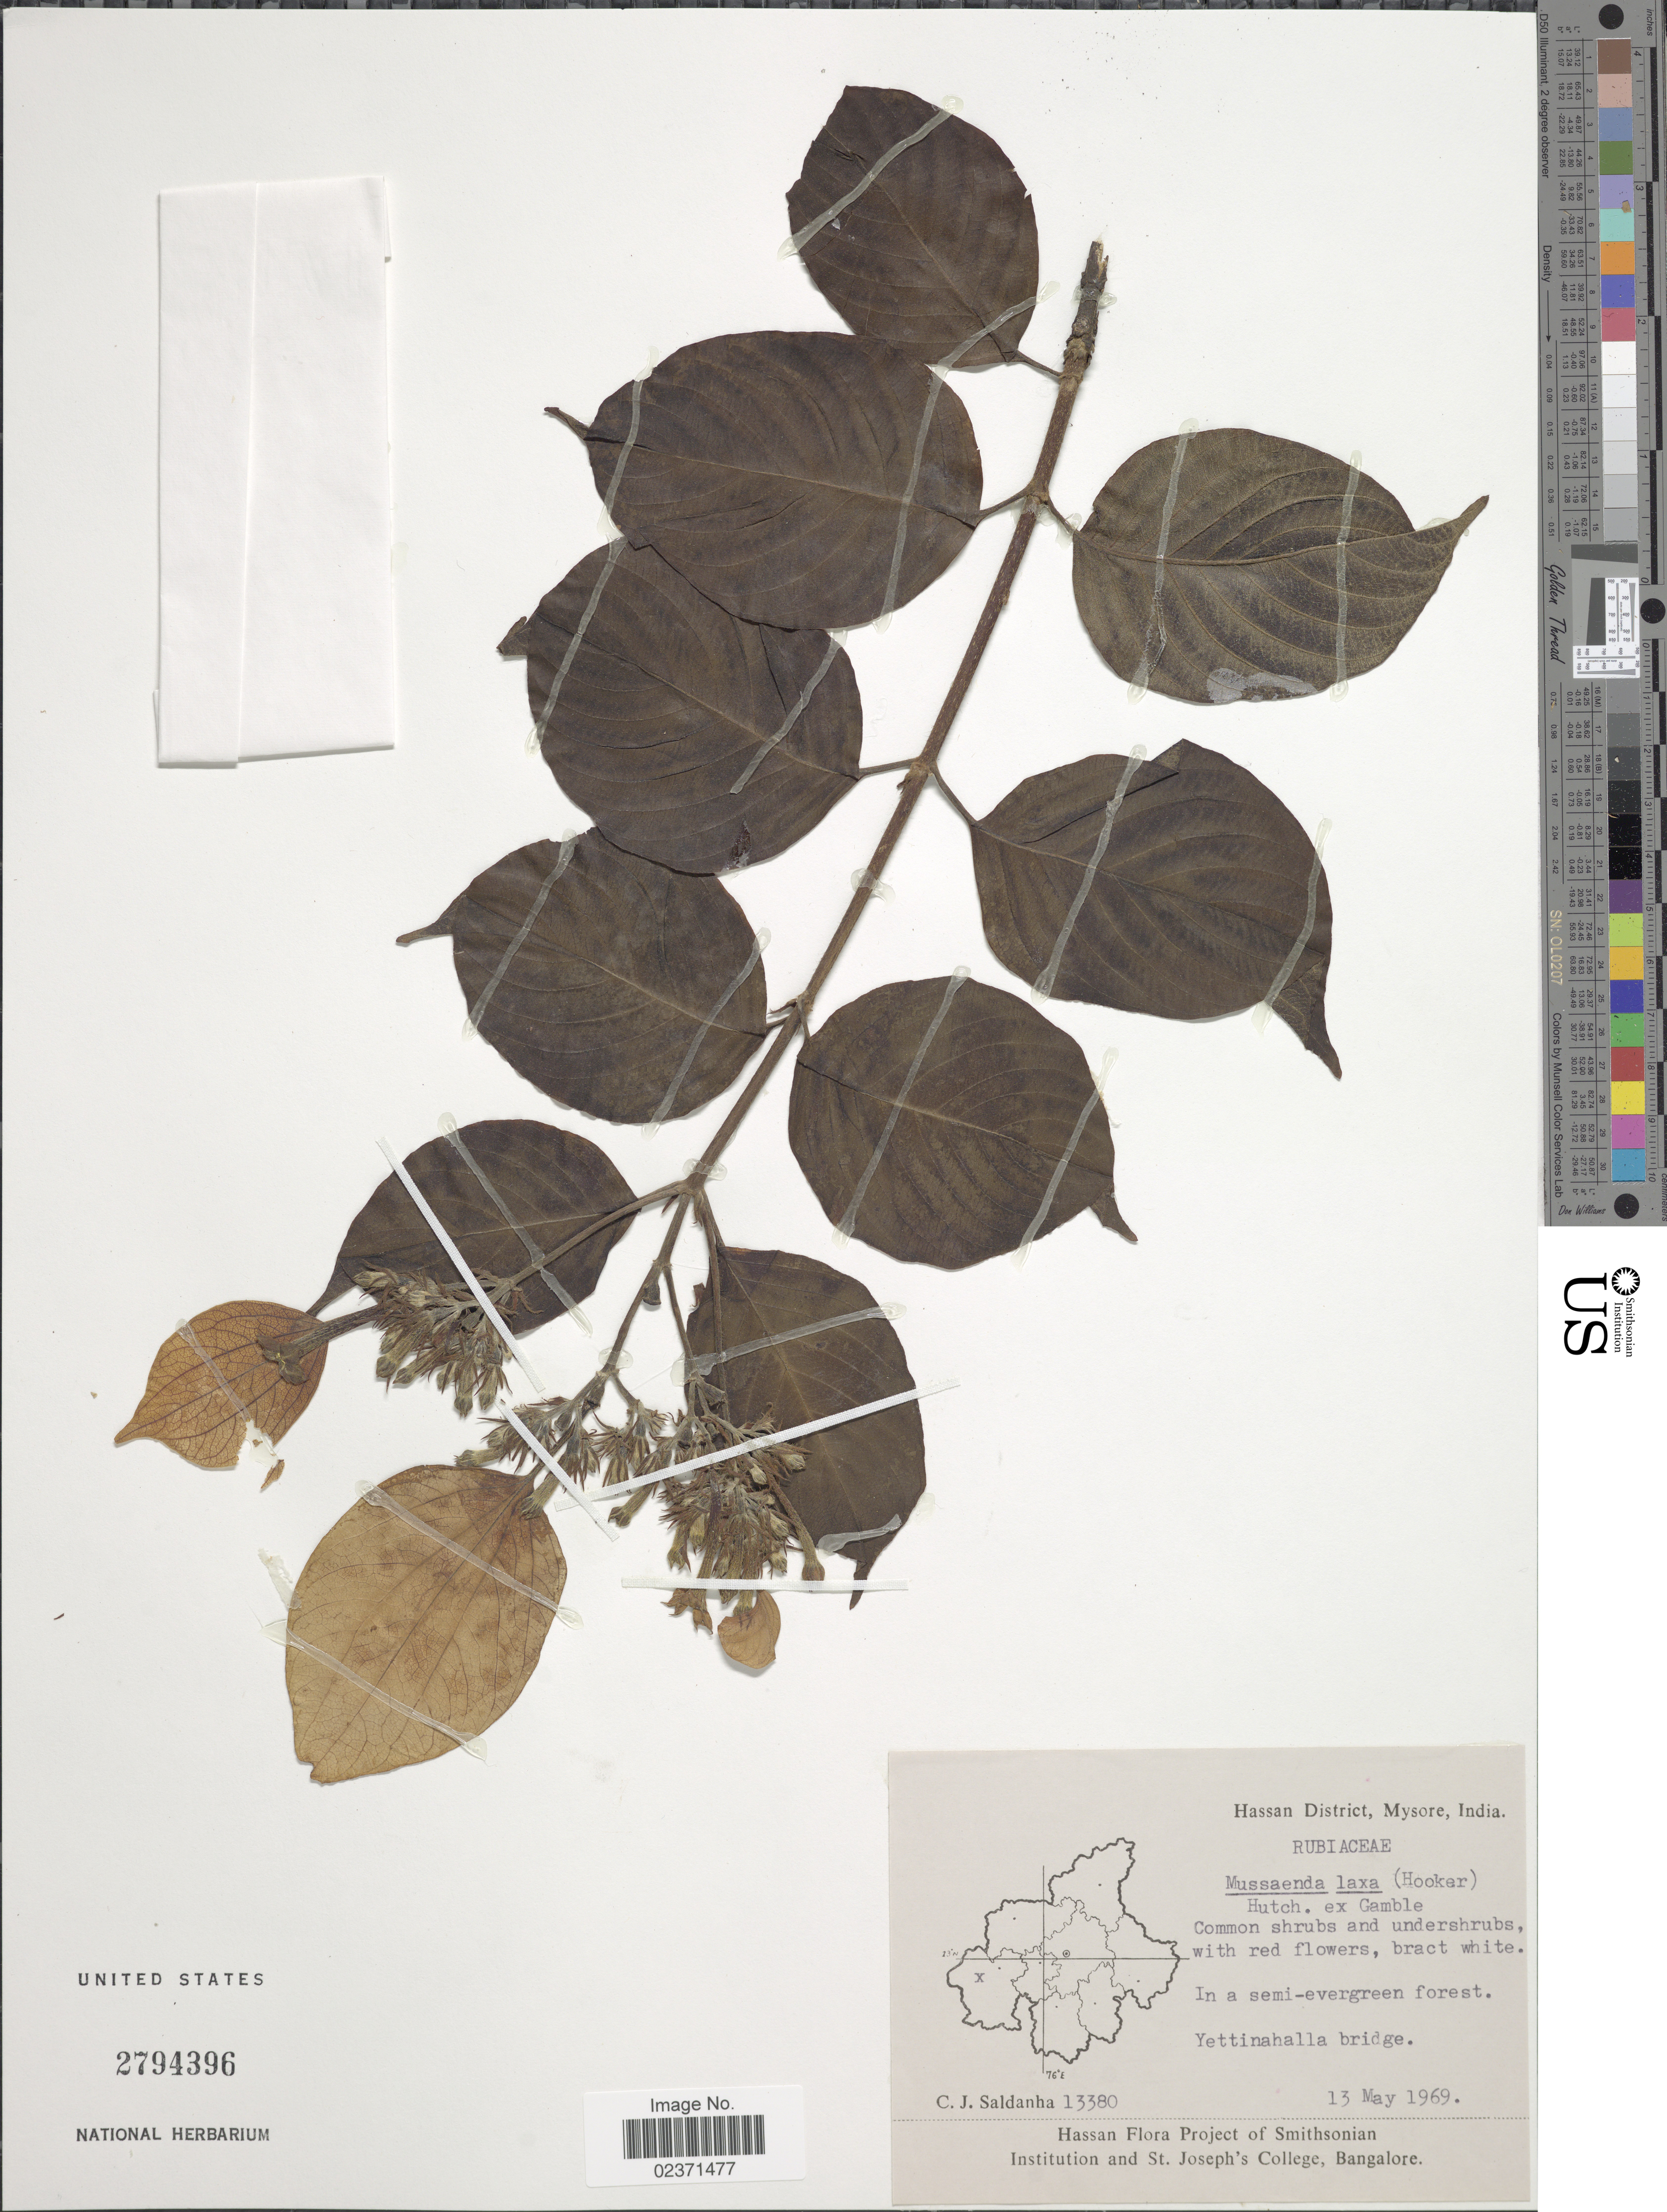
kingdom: Plantae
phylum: Tracheophyta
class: Magnoliopsida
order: Gentianales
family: Rubiaceae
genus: Mussaenda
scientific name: Mussaenda laxa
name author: (Hook. f.) Hutch. ex Gamble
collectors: C. J. Saldanha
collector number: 13380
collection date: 1969-05-13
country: India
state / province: Karnataka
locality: Hassan District, Mysore. Yettinahalla bridge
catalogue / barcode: US 2794396